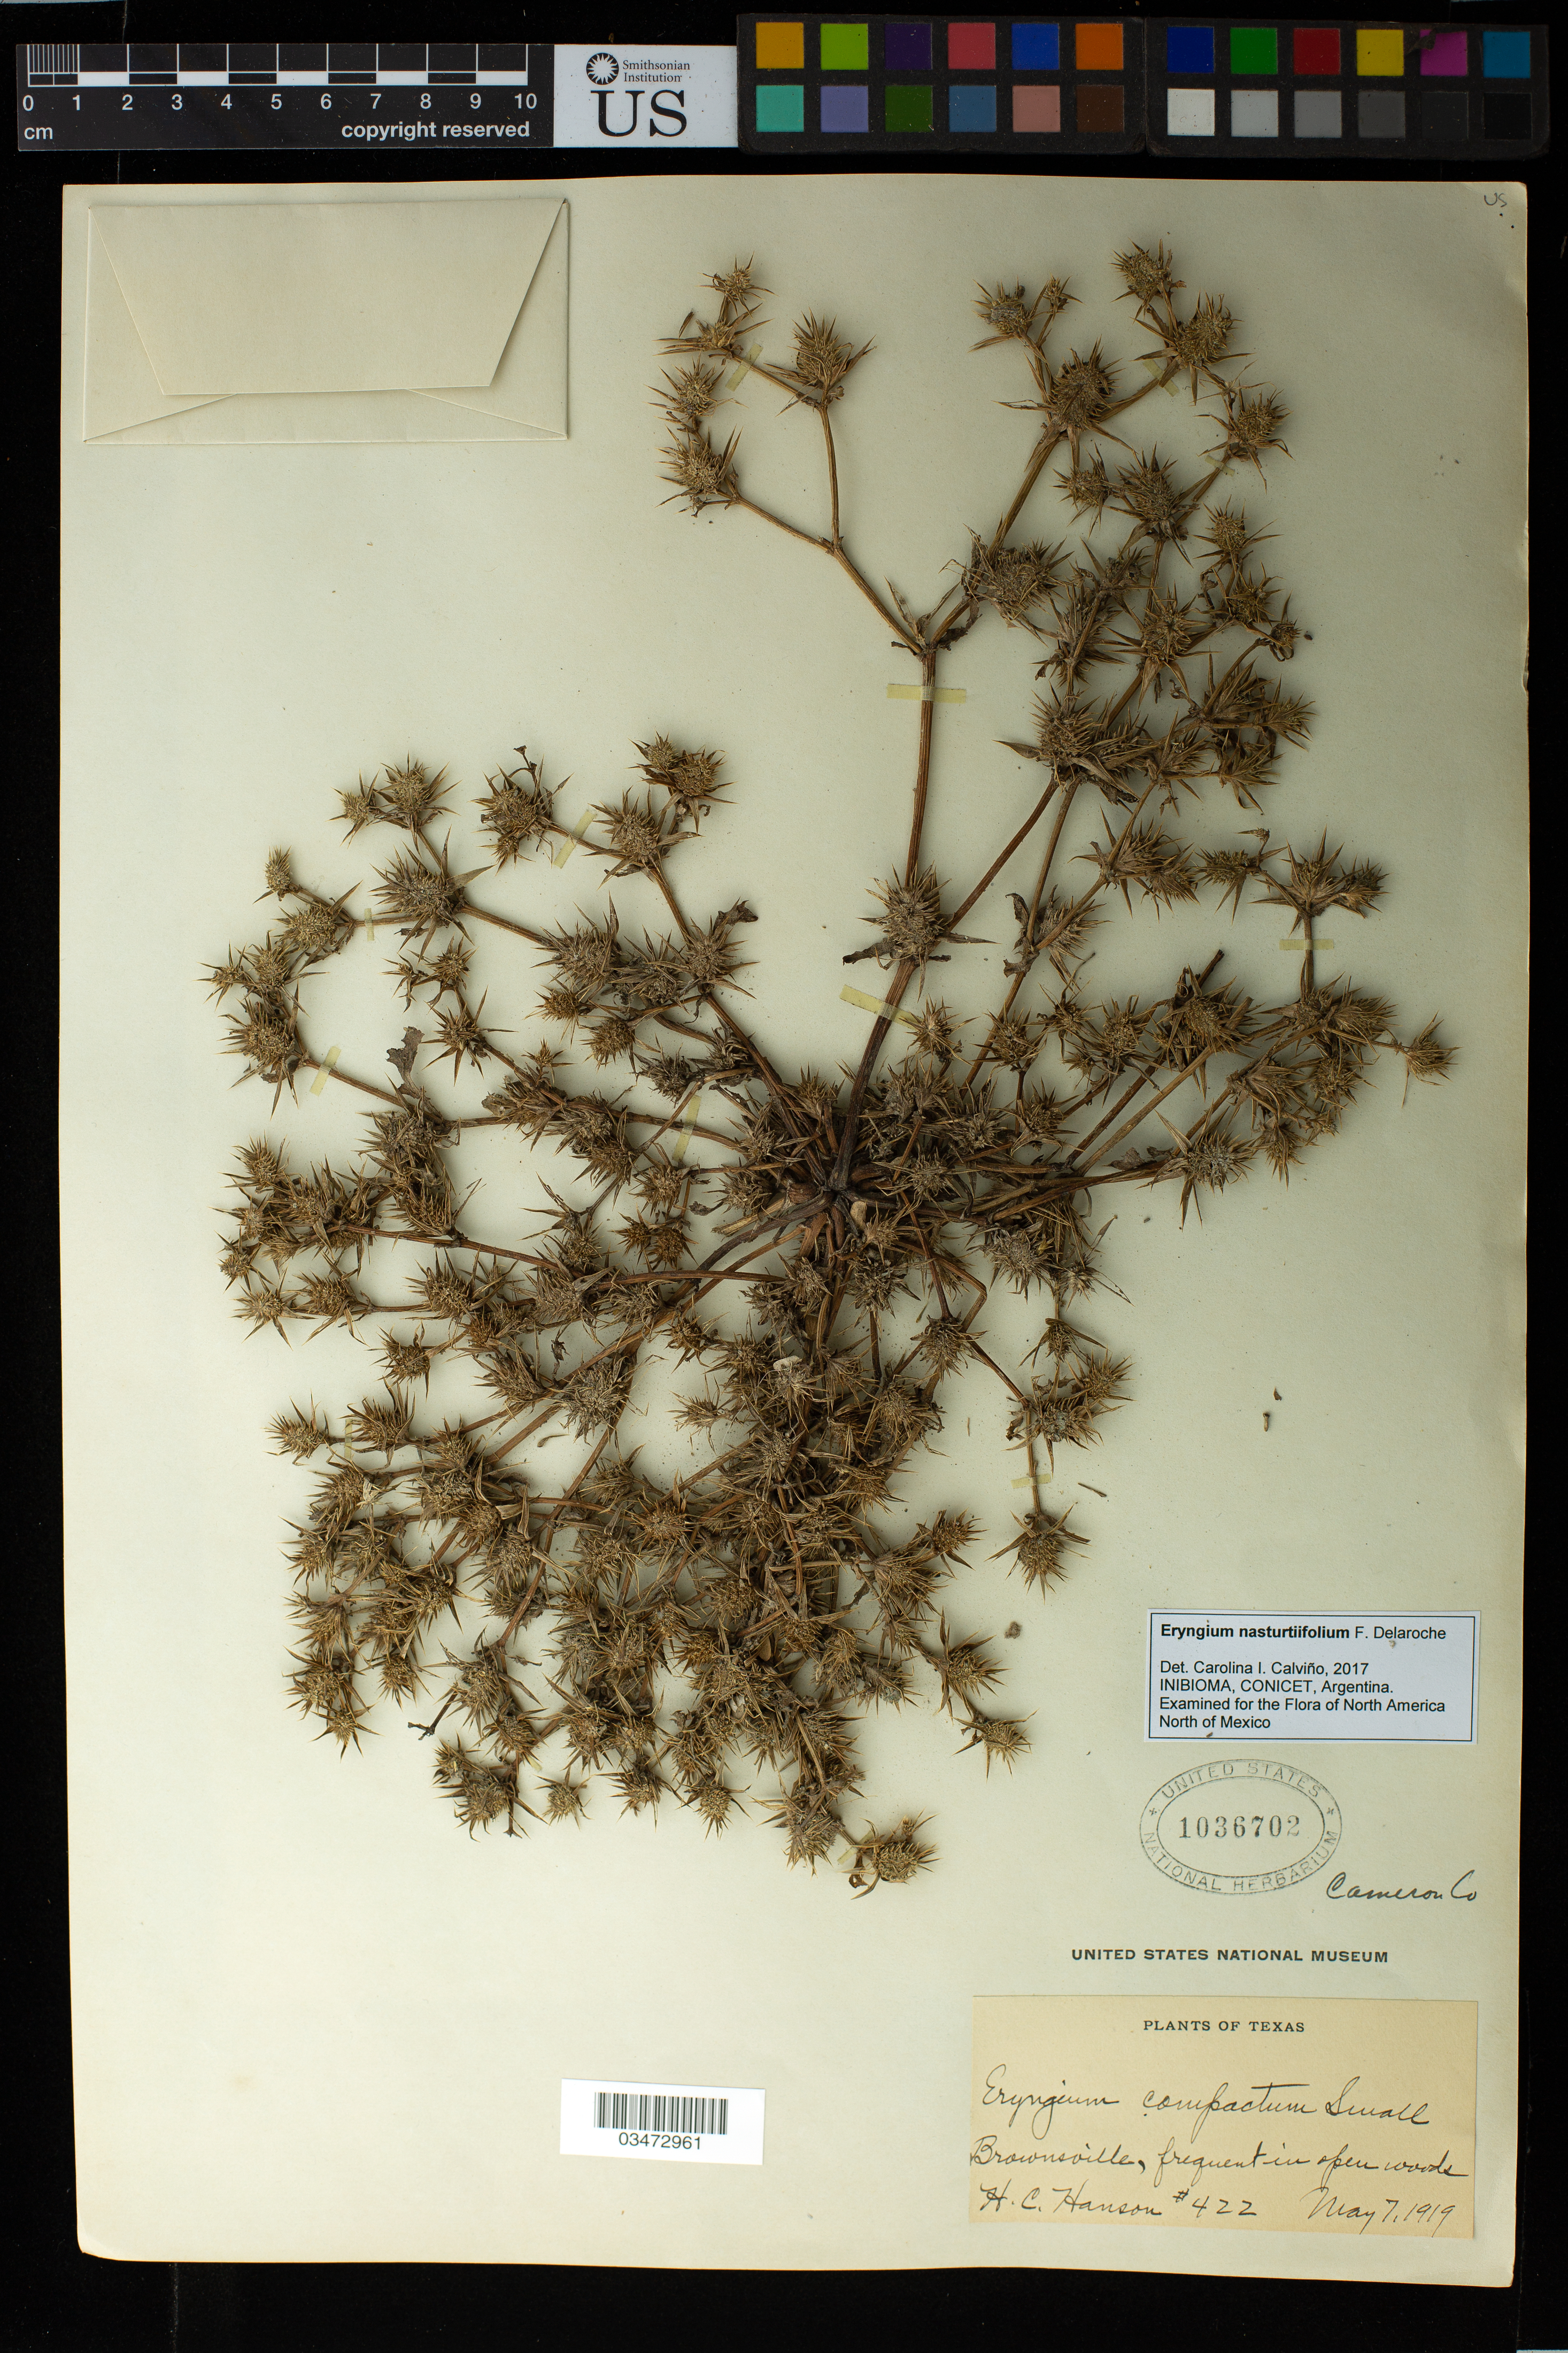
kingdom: Plantae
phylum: Tracheophyta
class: Magnoliopsida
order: Apiales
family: Apiaceae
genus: Eryngium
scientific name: Eryngium nasturtiifolium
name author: F. Delaroche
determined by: Calviño, C. I.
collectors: H. Hanson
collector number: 422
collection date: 1919-05-07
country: United States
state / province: Texas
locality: Brownsville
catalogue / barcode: US 1036702